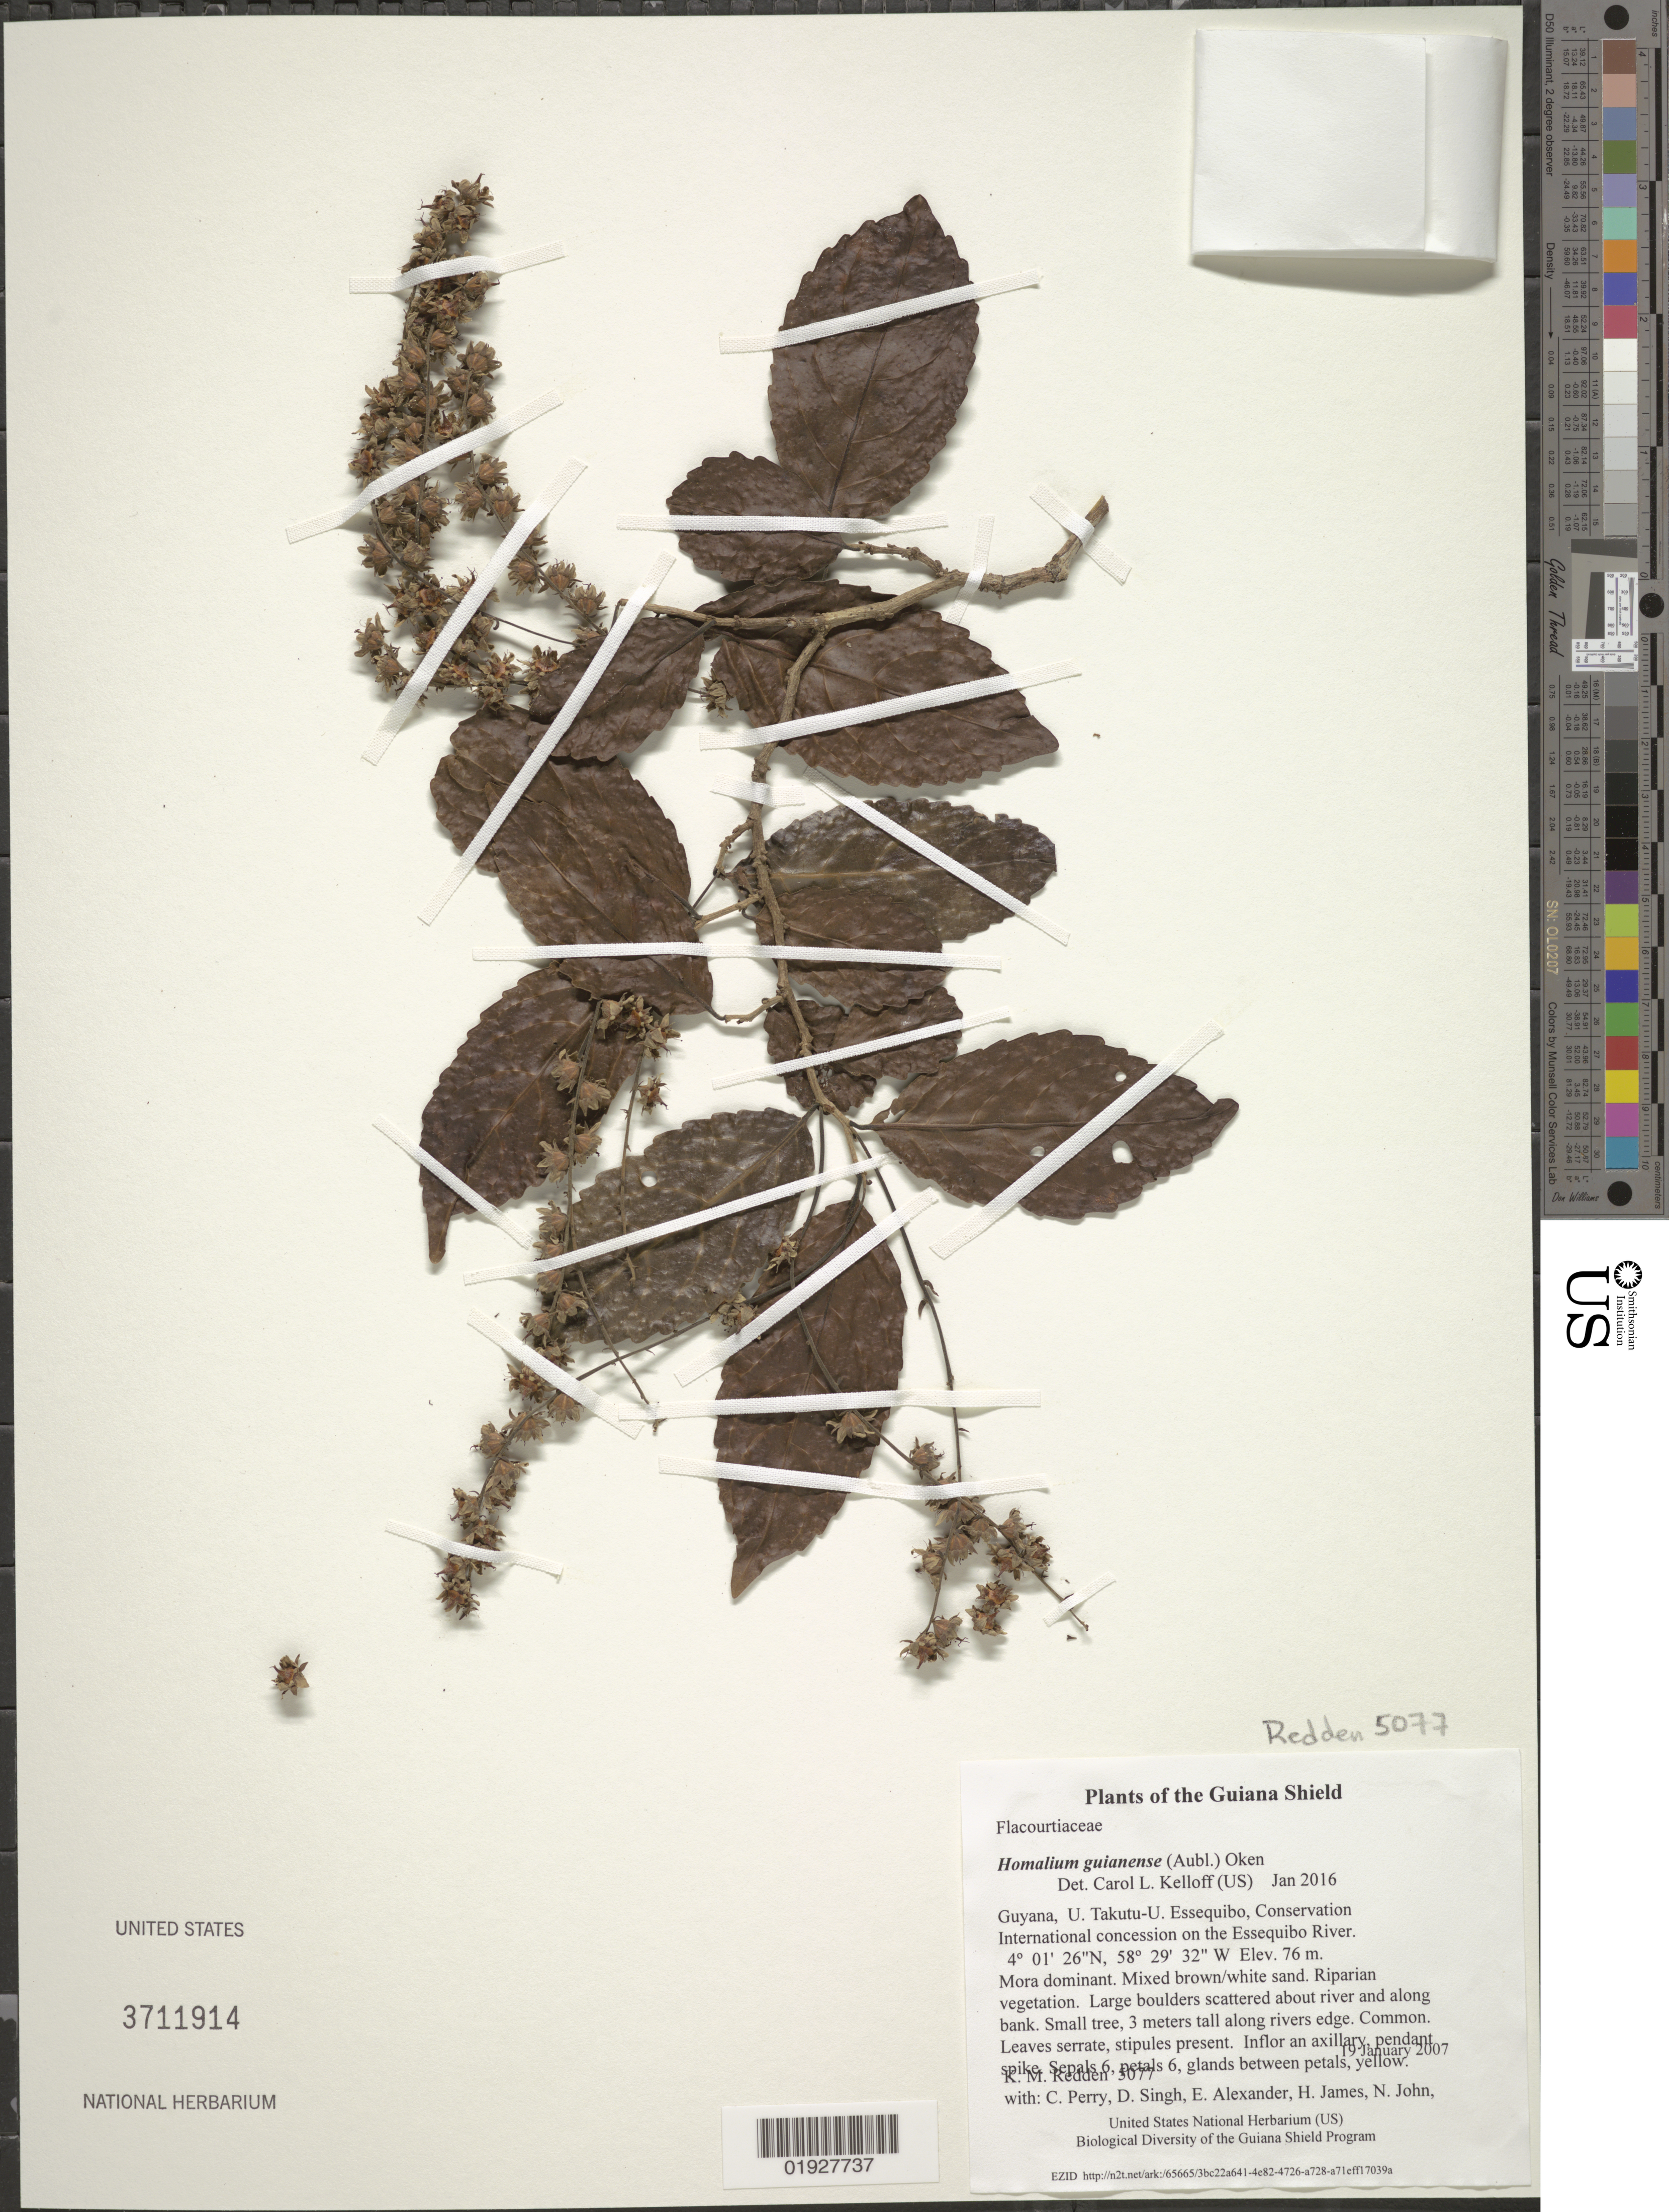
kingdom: Plantae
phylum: Tracheophyta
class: Magnoliopsida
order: Malpighiales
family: Salicaceae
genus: Homalium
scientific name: Homalium guianense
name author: (Aubl.) Oken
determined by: Kelloff, Carol L., (US), Smithsonian Institution - National Museum of Natural History (UNITED STATES)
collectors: K. M. Redden, C. Perry, D. Singh, E. Alexander, H. James, N. John, H. Simon & E. Joseph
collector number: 5077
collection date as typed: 19 January 2007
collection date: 2007-01-19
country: Guyana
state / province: U. Takutu-U. Essequibo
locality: Conservation International concession on the Essequibo River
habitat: Mora dominant. Mixed brown/white sand. Riparian vegetation. Large boulders scattered about river and along bank.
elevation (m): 76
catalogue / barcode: US 3711914